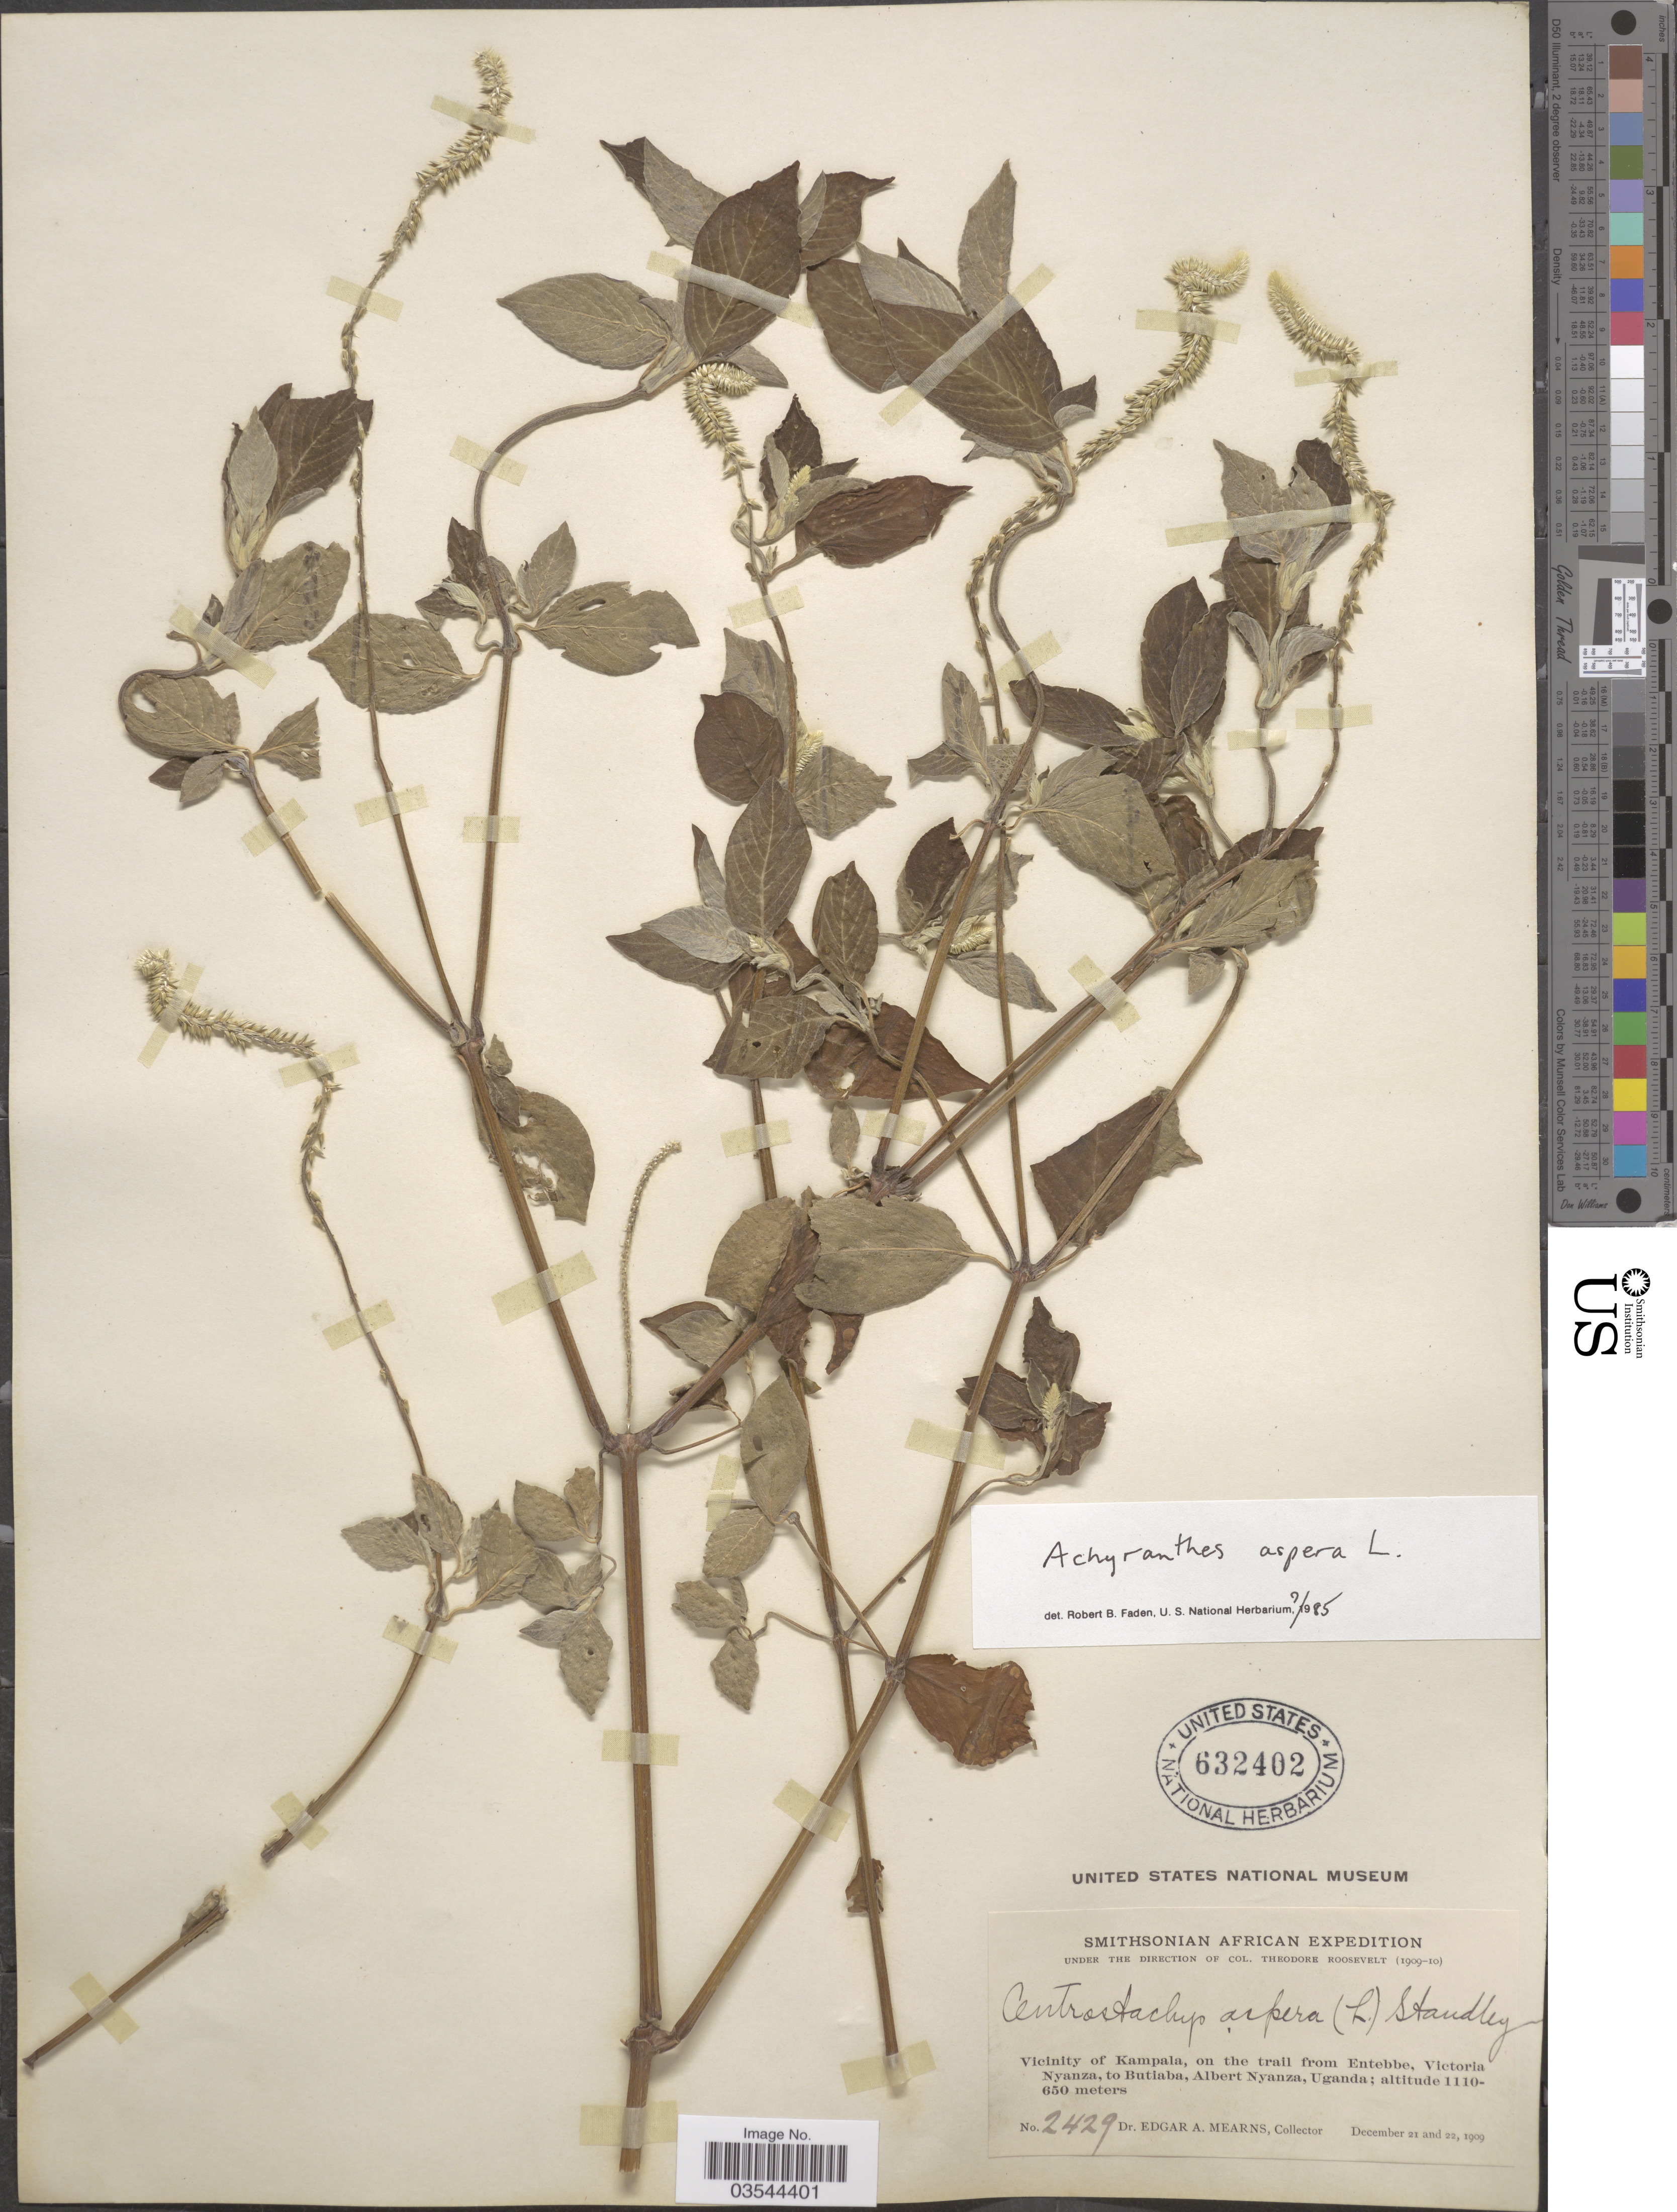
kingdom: Plantae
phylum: Tracheophyta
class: Magnoliopsida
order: Caryophyllales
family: Amaranthaceae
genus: Achyranthes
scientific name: Achyranthes aspera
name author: L.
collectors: E. A. Mearns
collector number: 2429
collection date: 1909-12-21/1909-12-22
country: Uganda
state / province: Central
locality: Vicinity of Kampala, on the trail from Entebbe, Victoria Nyanza, to Butiaba, Albert Nyanza.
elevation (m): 650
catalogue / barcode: US 632404